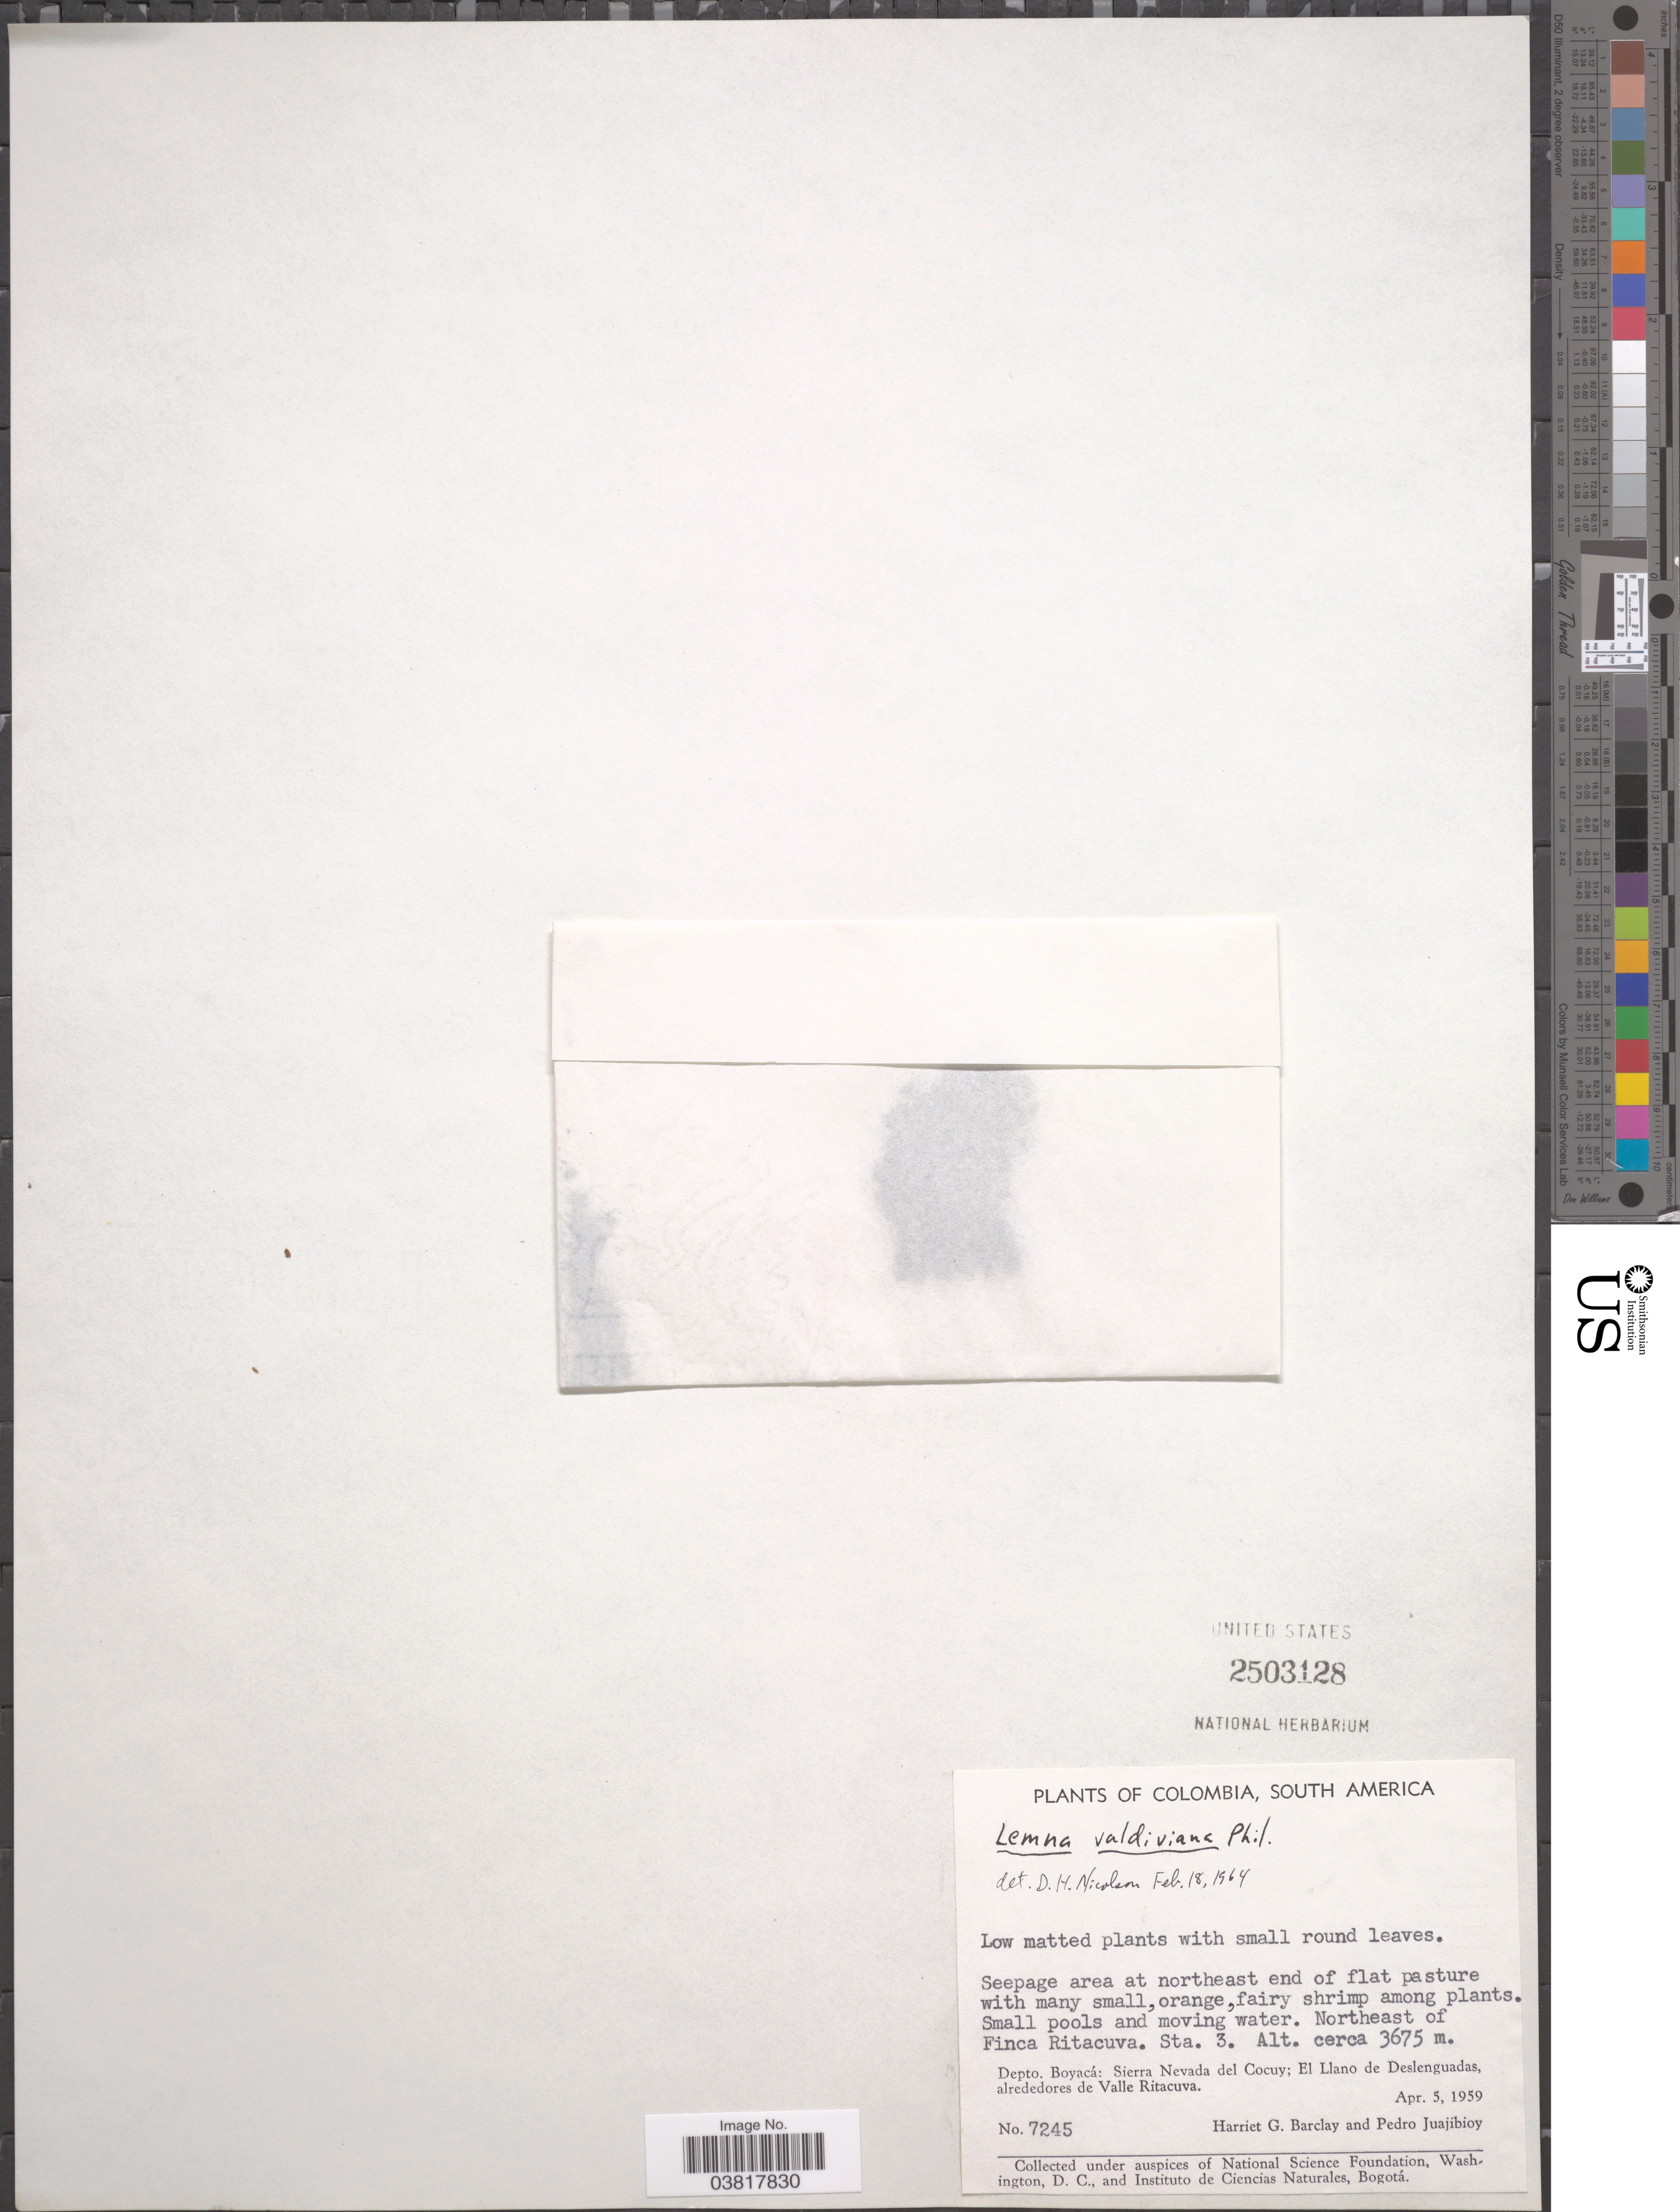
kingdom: Plantae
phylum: Tracheophyta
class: Liliopsida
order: Alismatales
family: Araceae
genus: Lemna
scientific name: Lemna valdiviana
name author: Phil.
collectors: H. G. Barclay & P. Juajibioy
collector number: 7245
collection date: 1959-04-05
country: Colombia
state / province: Boyacá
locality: Seepage area at northeast end of flat pasture. Northeast of Finca Ritacuva. Sta. 3. Depto. Boyacá: Sierra Nevada del Cocuy; El Llano de Deslenguadas, alrededores de Valle Ritacuva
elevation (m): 3675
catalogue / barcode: US 2503128